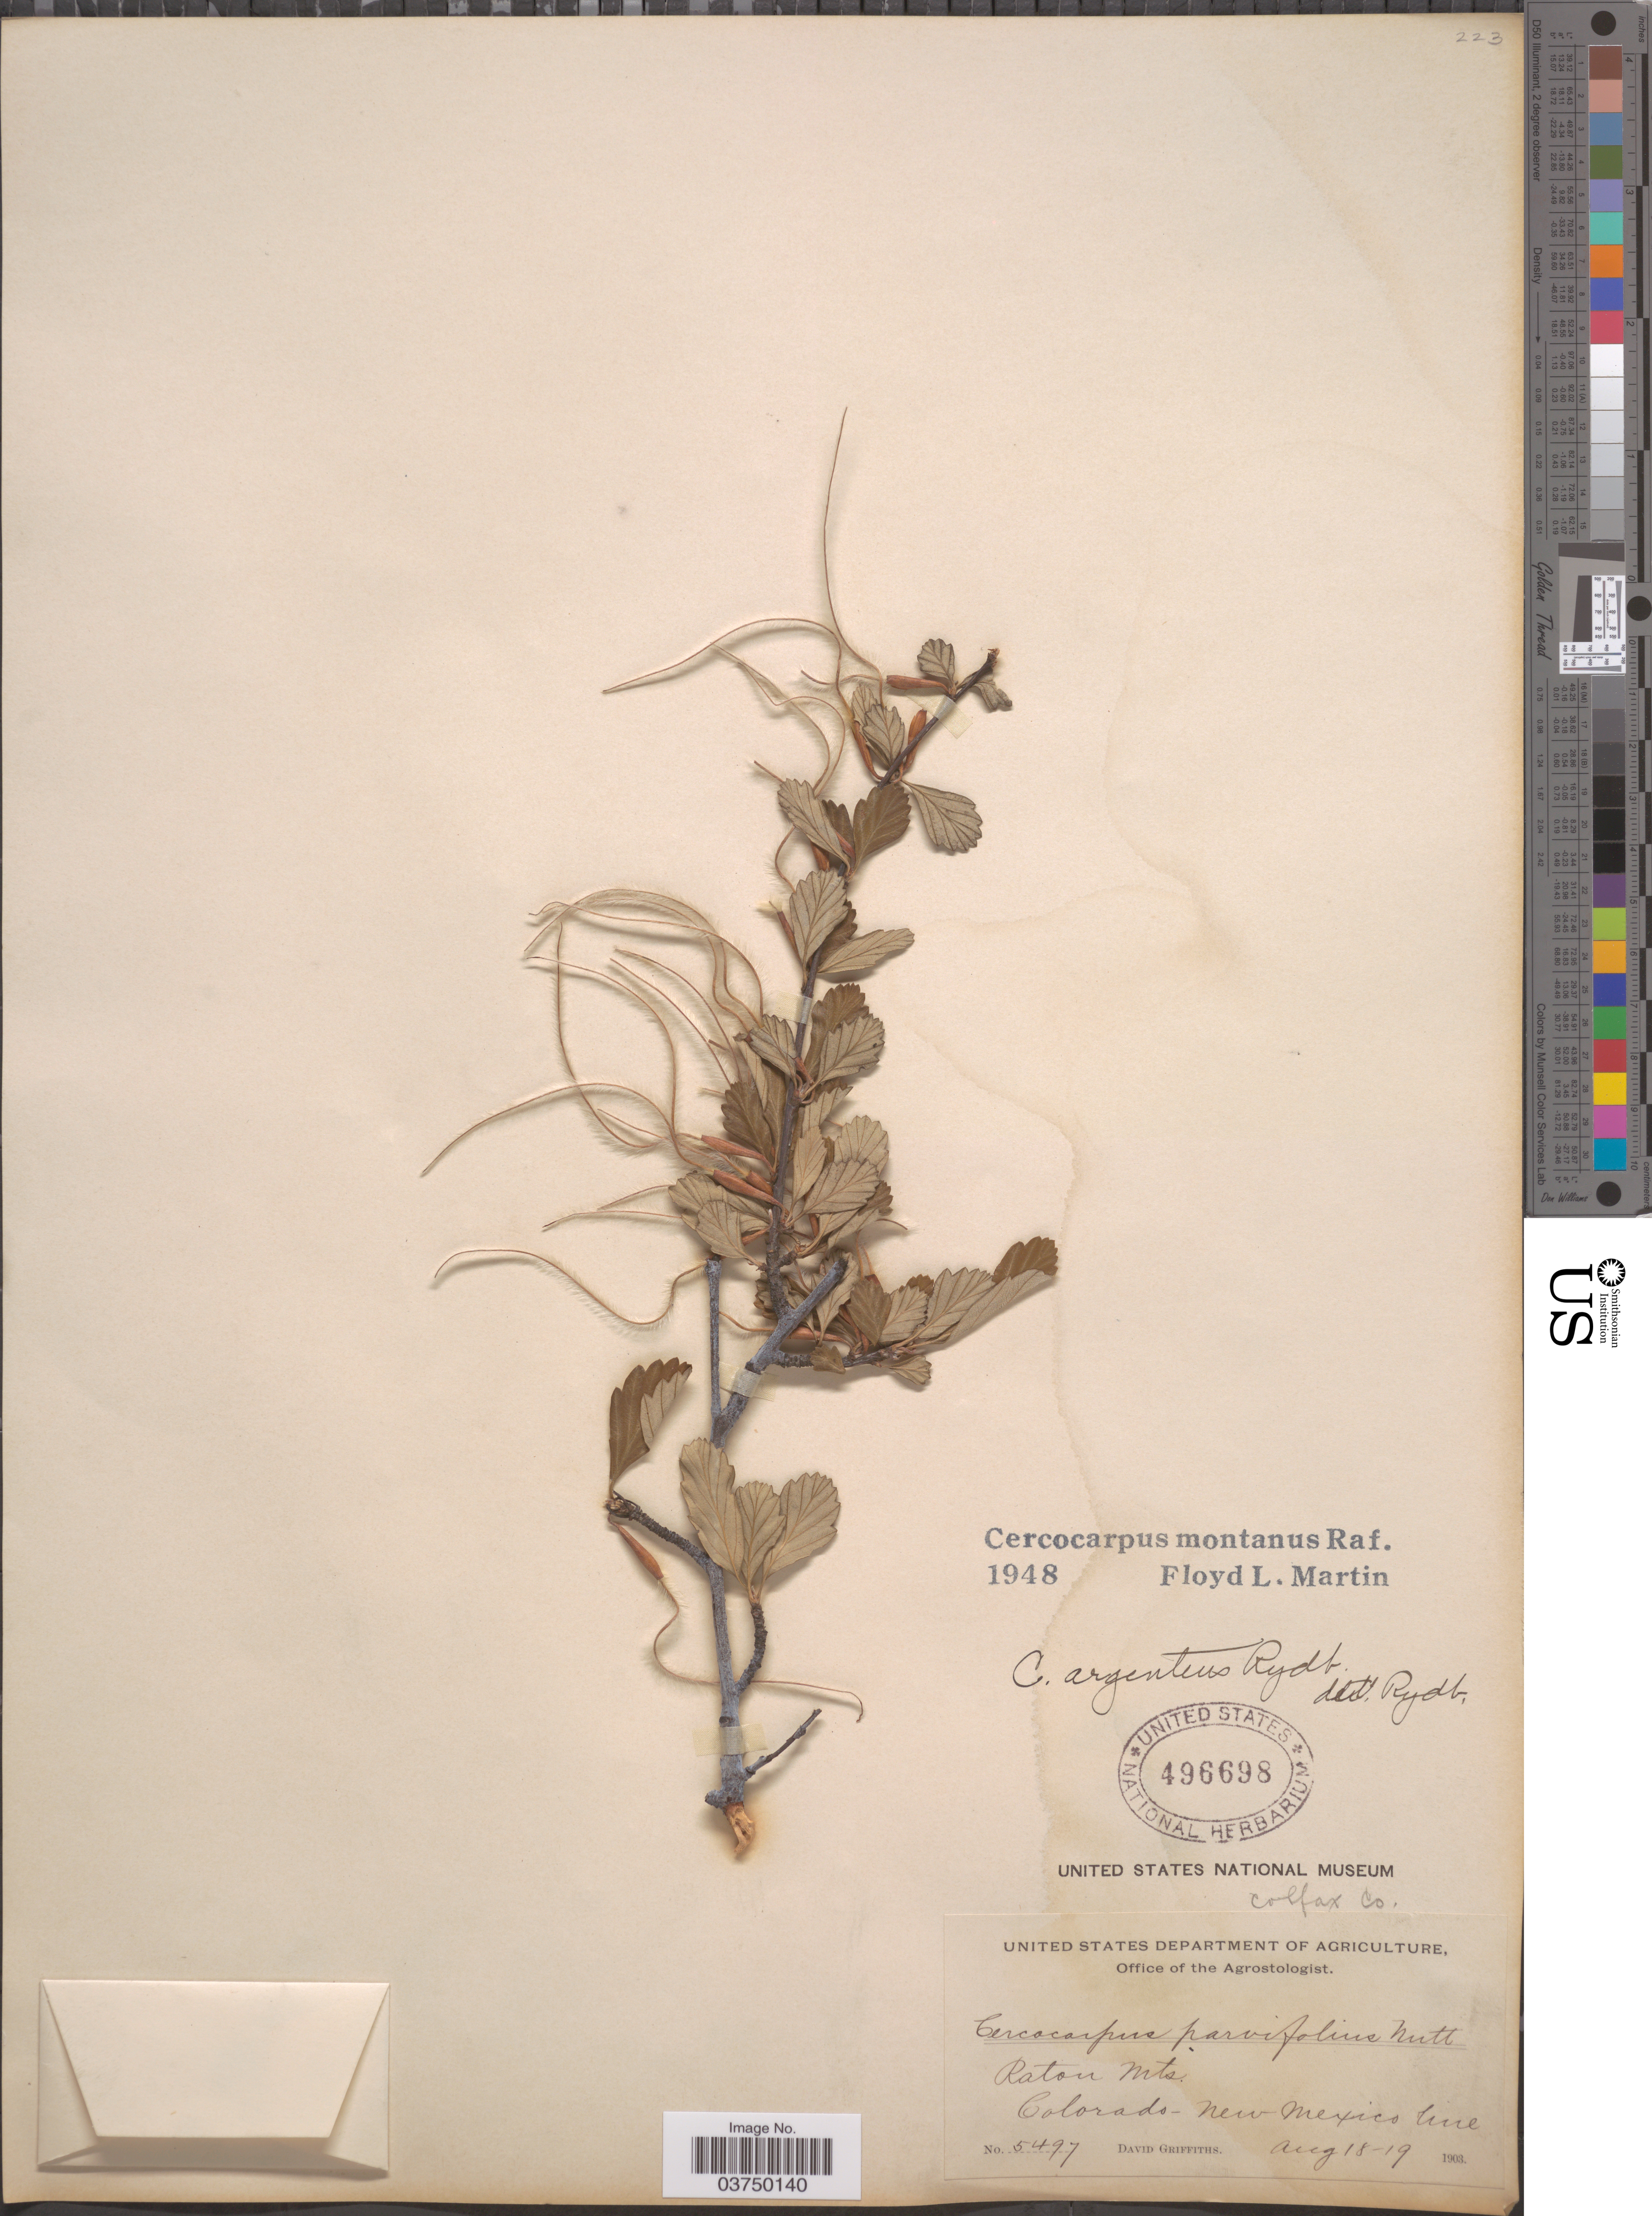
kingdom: Plantae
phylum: Tracheophyta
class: Magnoliopsida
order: Rosales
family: Rosaceae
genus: Cercocarpus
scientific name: Cercocarpus montanus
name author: Raf.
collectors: D. Griffiths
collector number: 5497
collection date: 1903-08-18/1903-08-19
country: United States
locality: Raton Mts. Colorado- New Mexico line. Colfax Co.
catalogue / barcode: US 496698